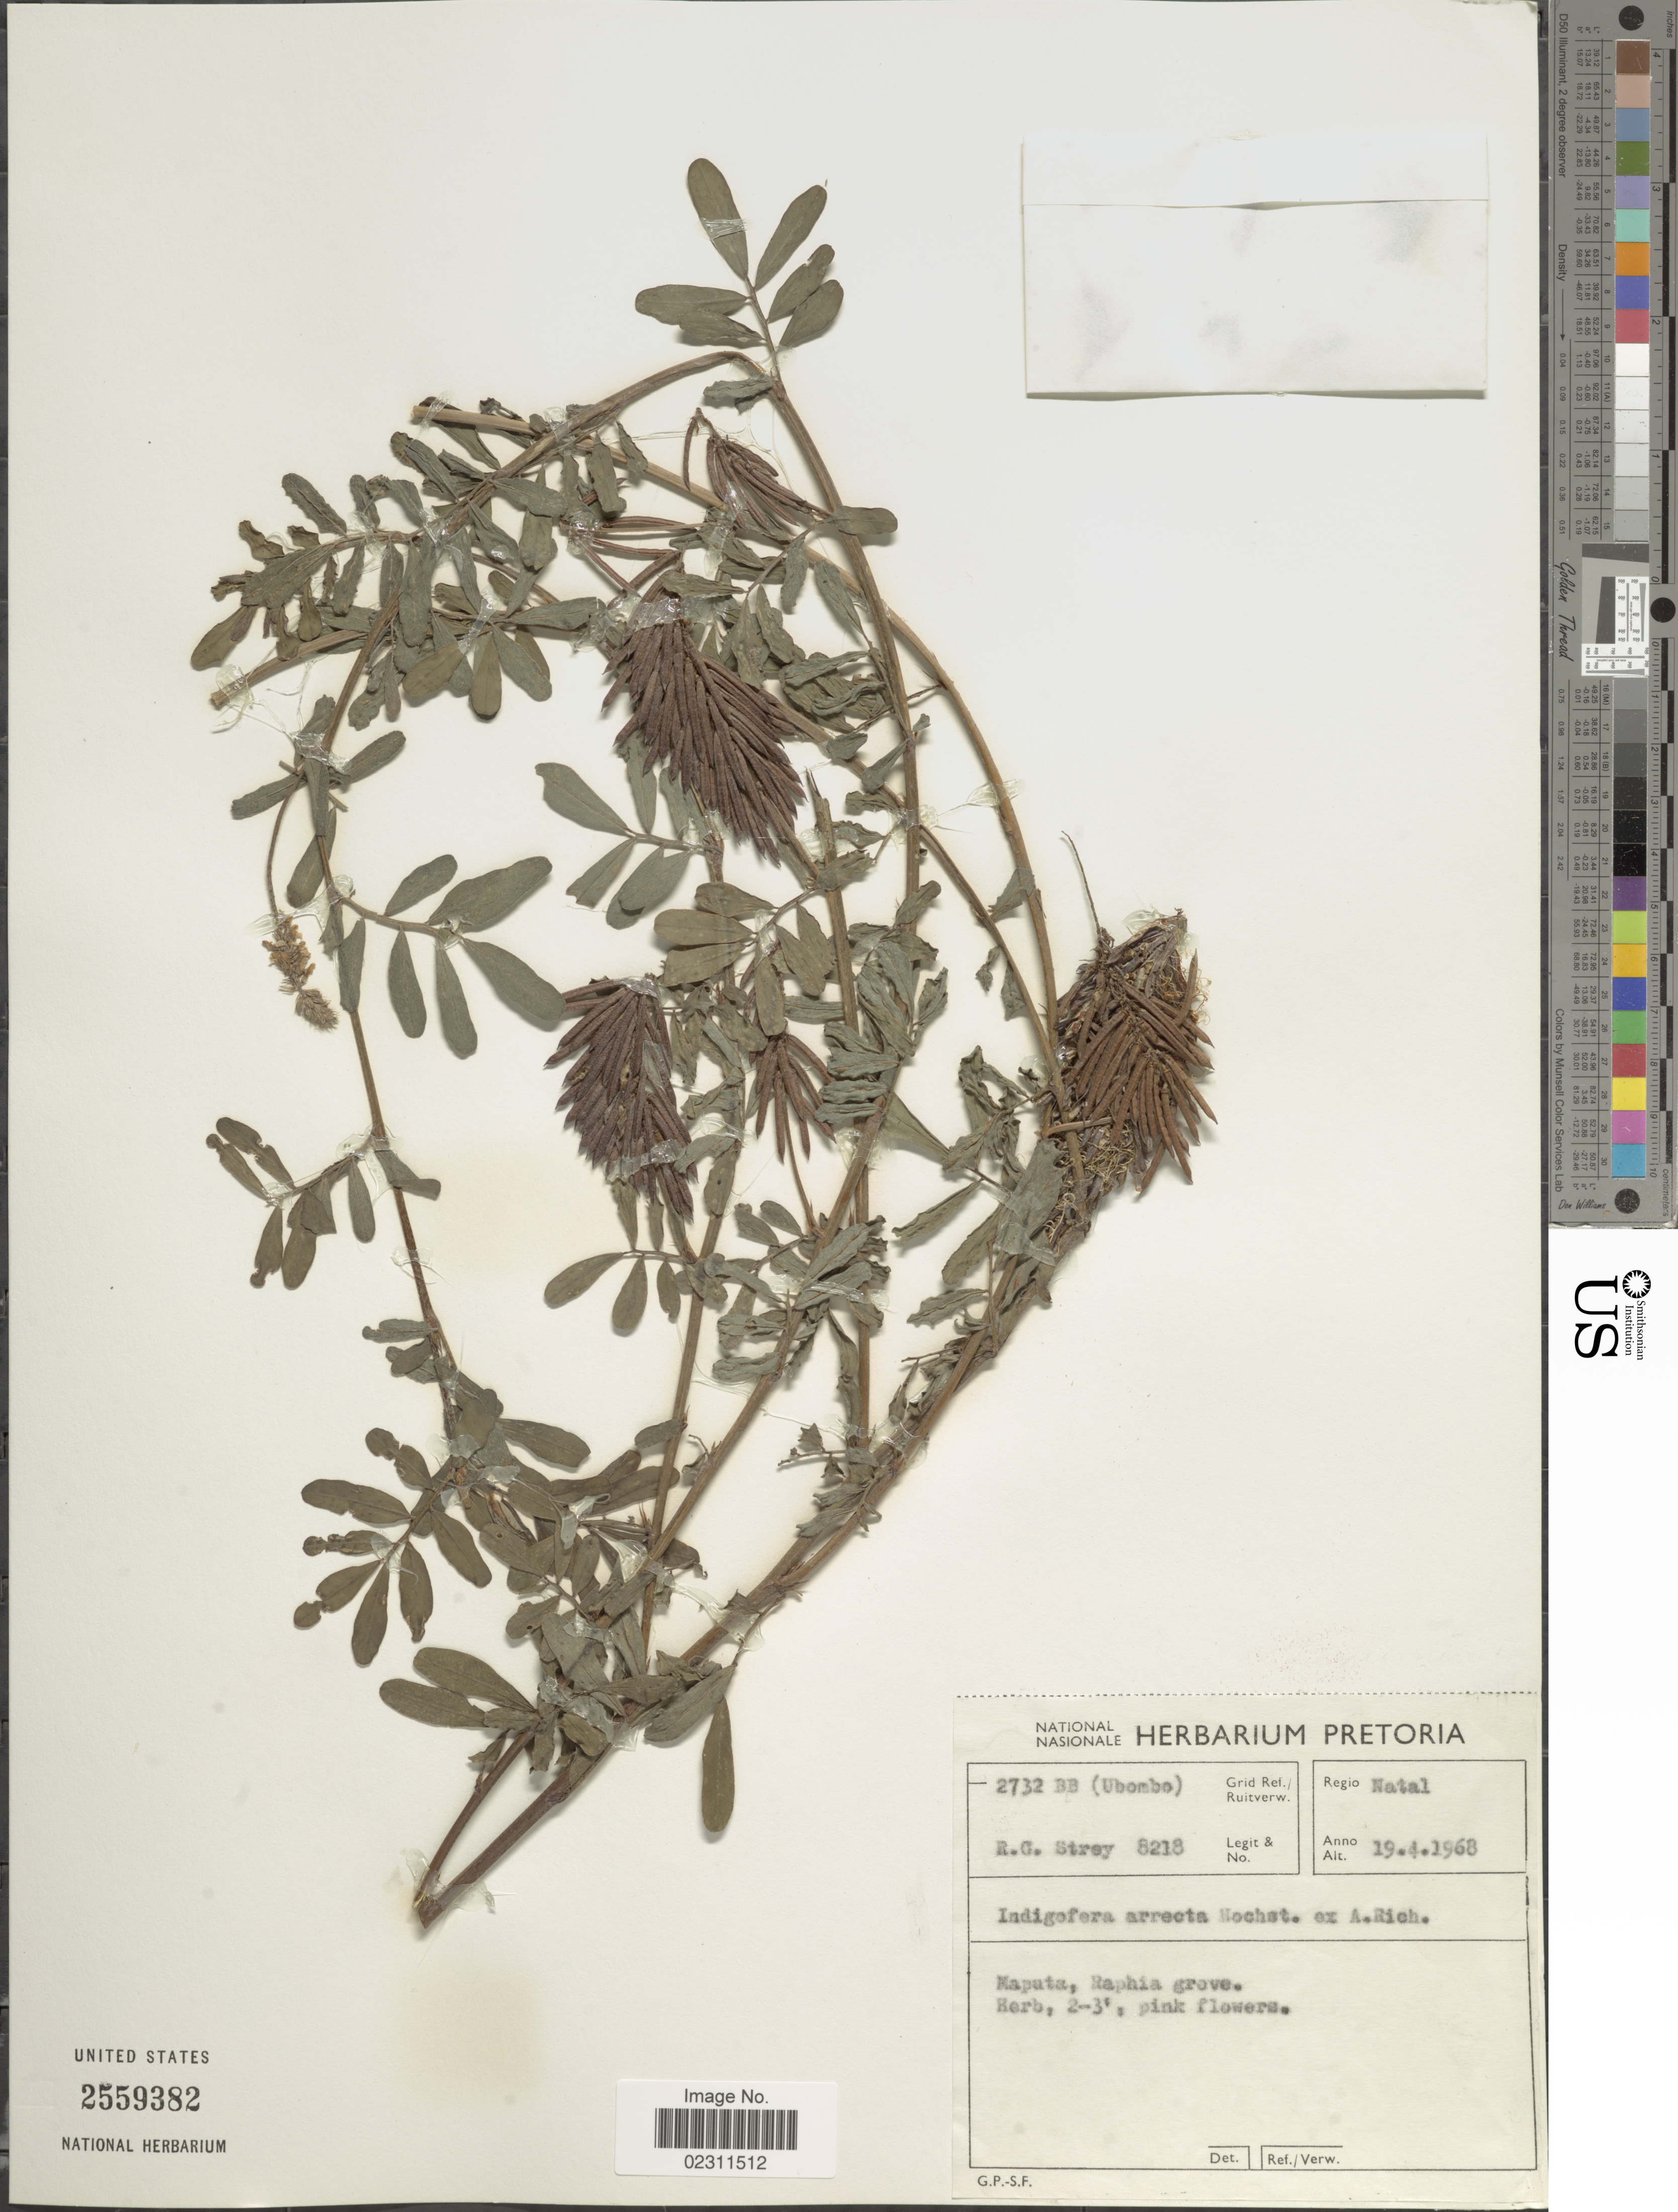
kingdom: Plantae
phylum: Tracheophyta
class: Magnoliopsida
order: Fabales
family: Fabaceae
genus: Indigofera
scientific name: Indigofera arrecta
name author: Hochst. ex A. Rich.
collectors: R. G. Strey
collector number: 8218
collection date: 1968-04-19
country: South Africa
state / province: KwaZulu-Natal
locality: Natal. Maputa, Raphia grove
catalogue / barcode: US 2559382